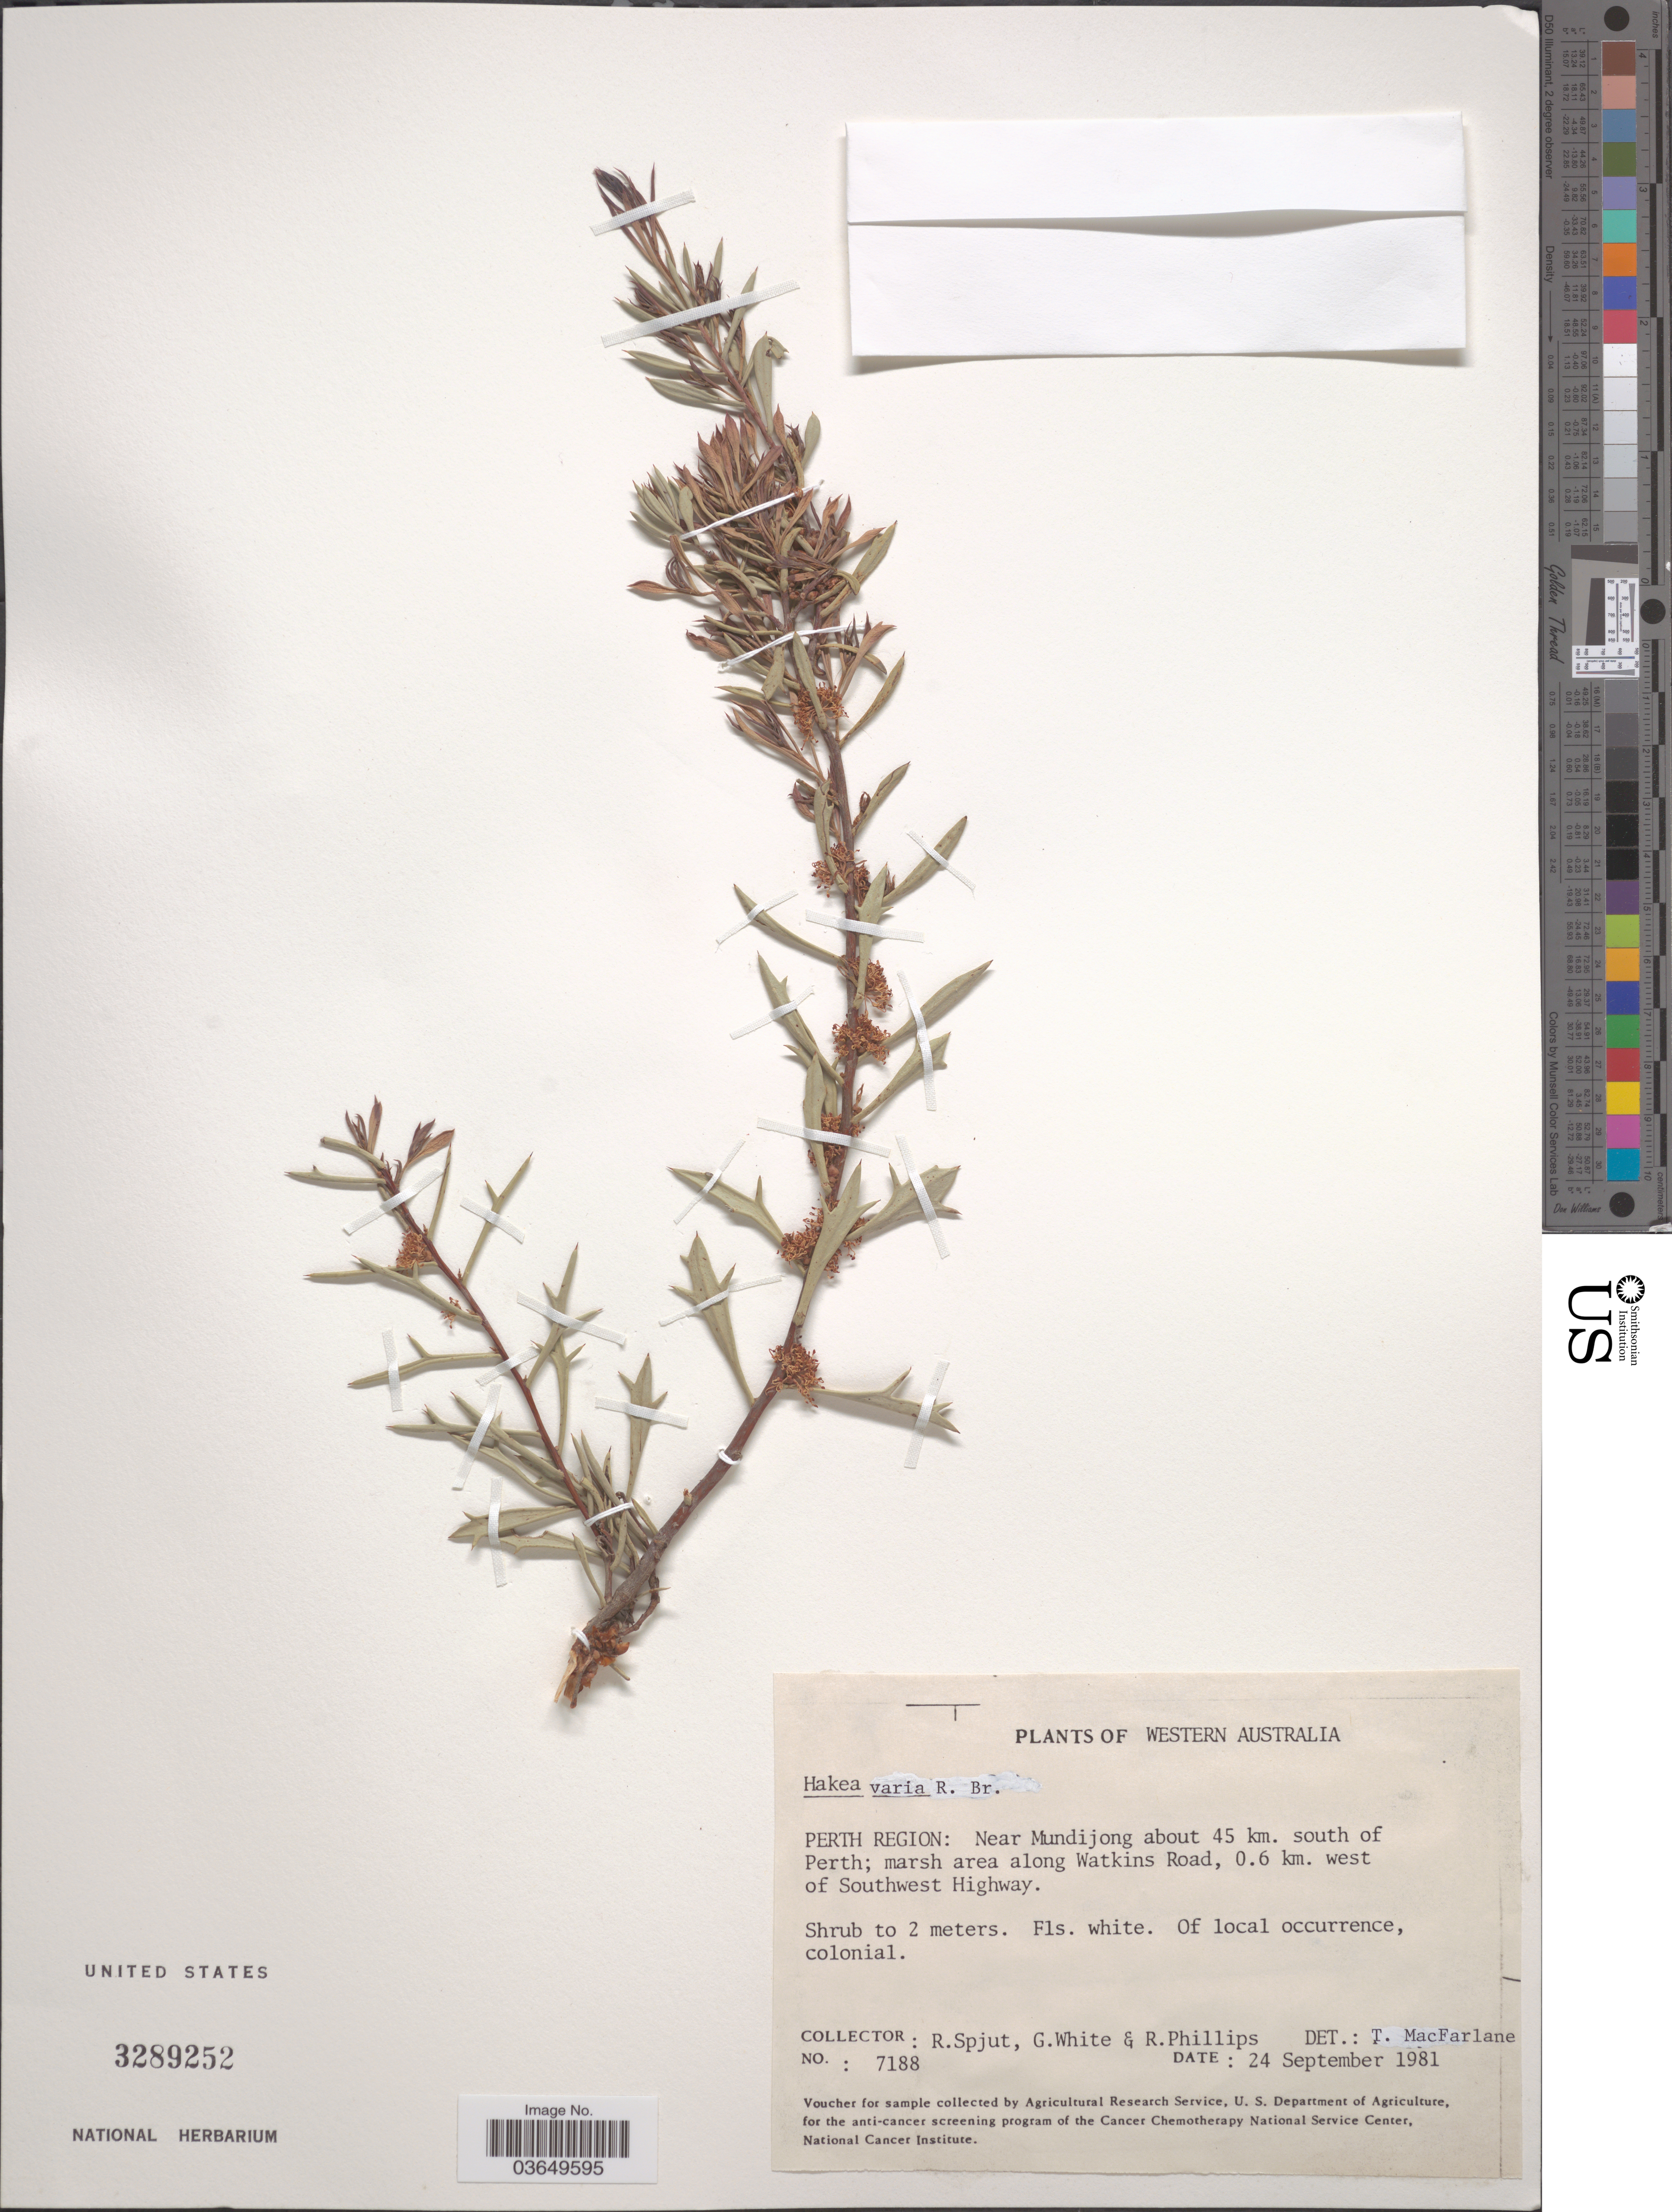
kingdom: Plantae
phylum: Tracheophyta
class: Magnoliopsida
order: Proteales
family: Proteaceae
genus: Hakea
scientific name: Hakea varia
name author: R. Br.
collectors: R. Spjut, G. White & R. Phillips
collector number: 7188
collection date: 1981-09-24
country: Australia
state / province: Western Australia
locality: Perth Region: Near Mundijong about 45 km. south of Perth; marsh area along Watkins Road, 0.6 km. west of Southwest Highway.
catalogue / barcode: US 3289252